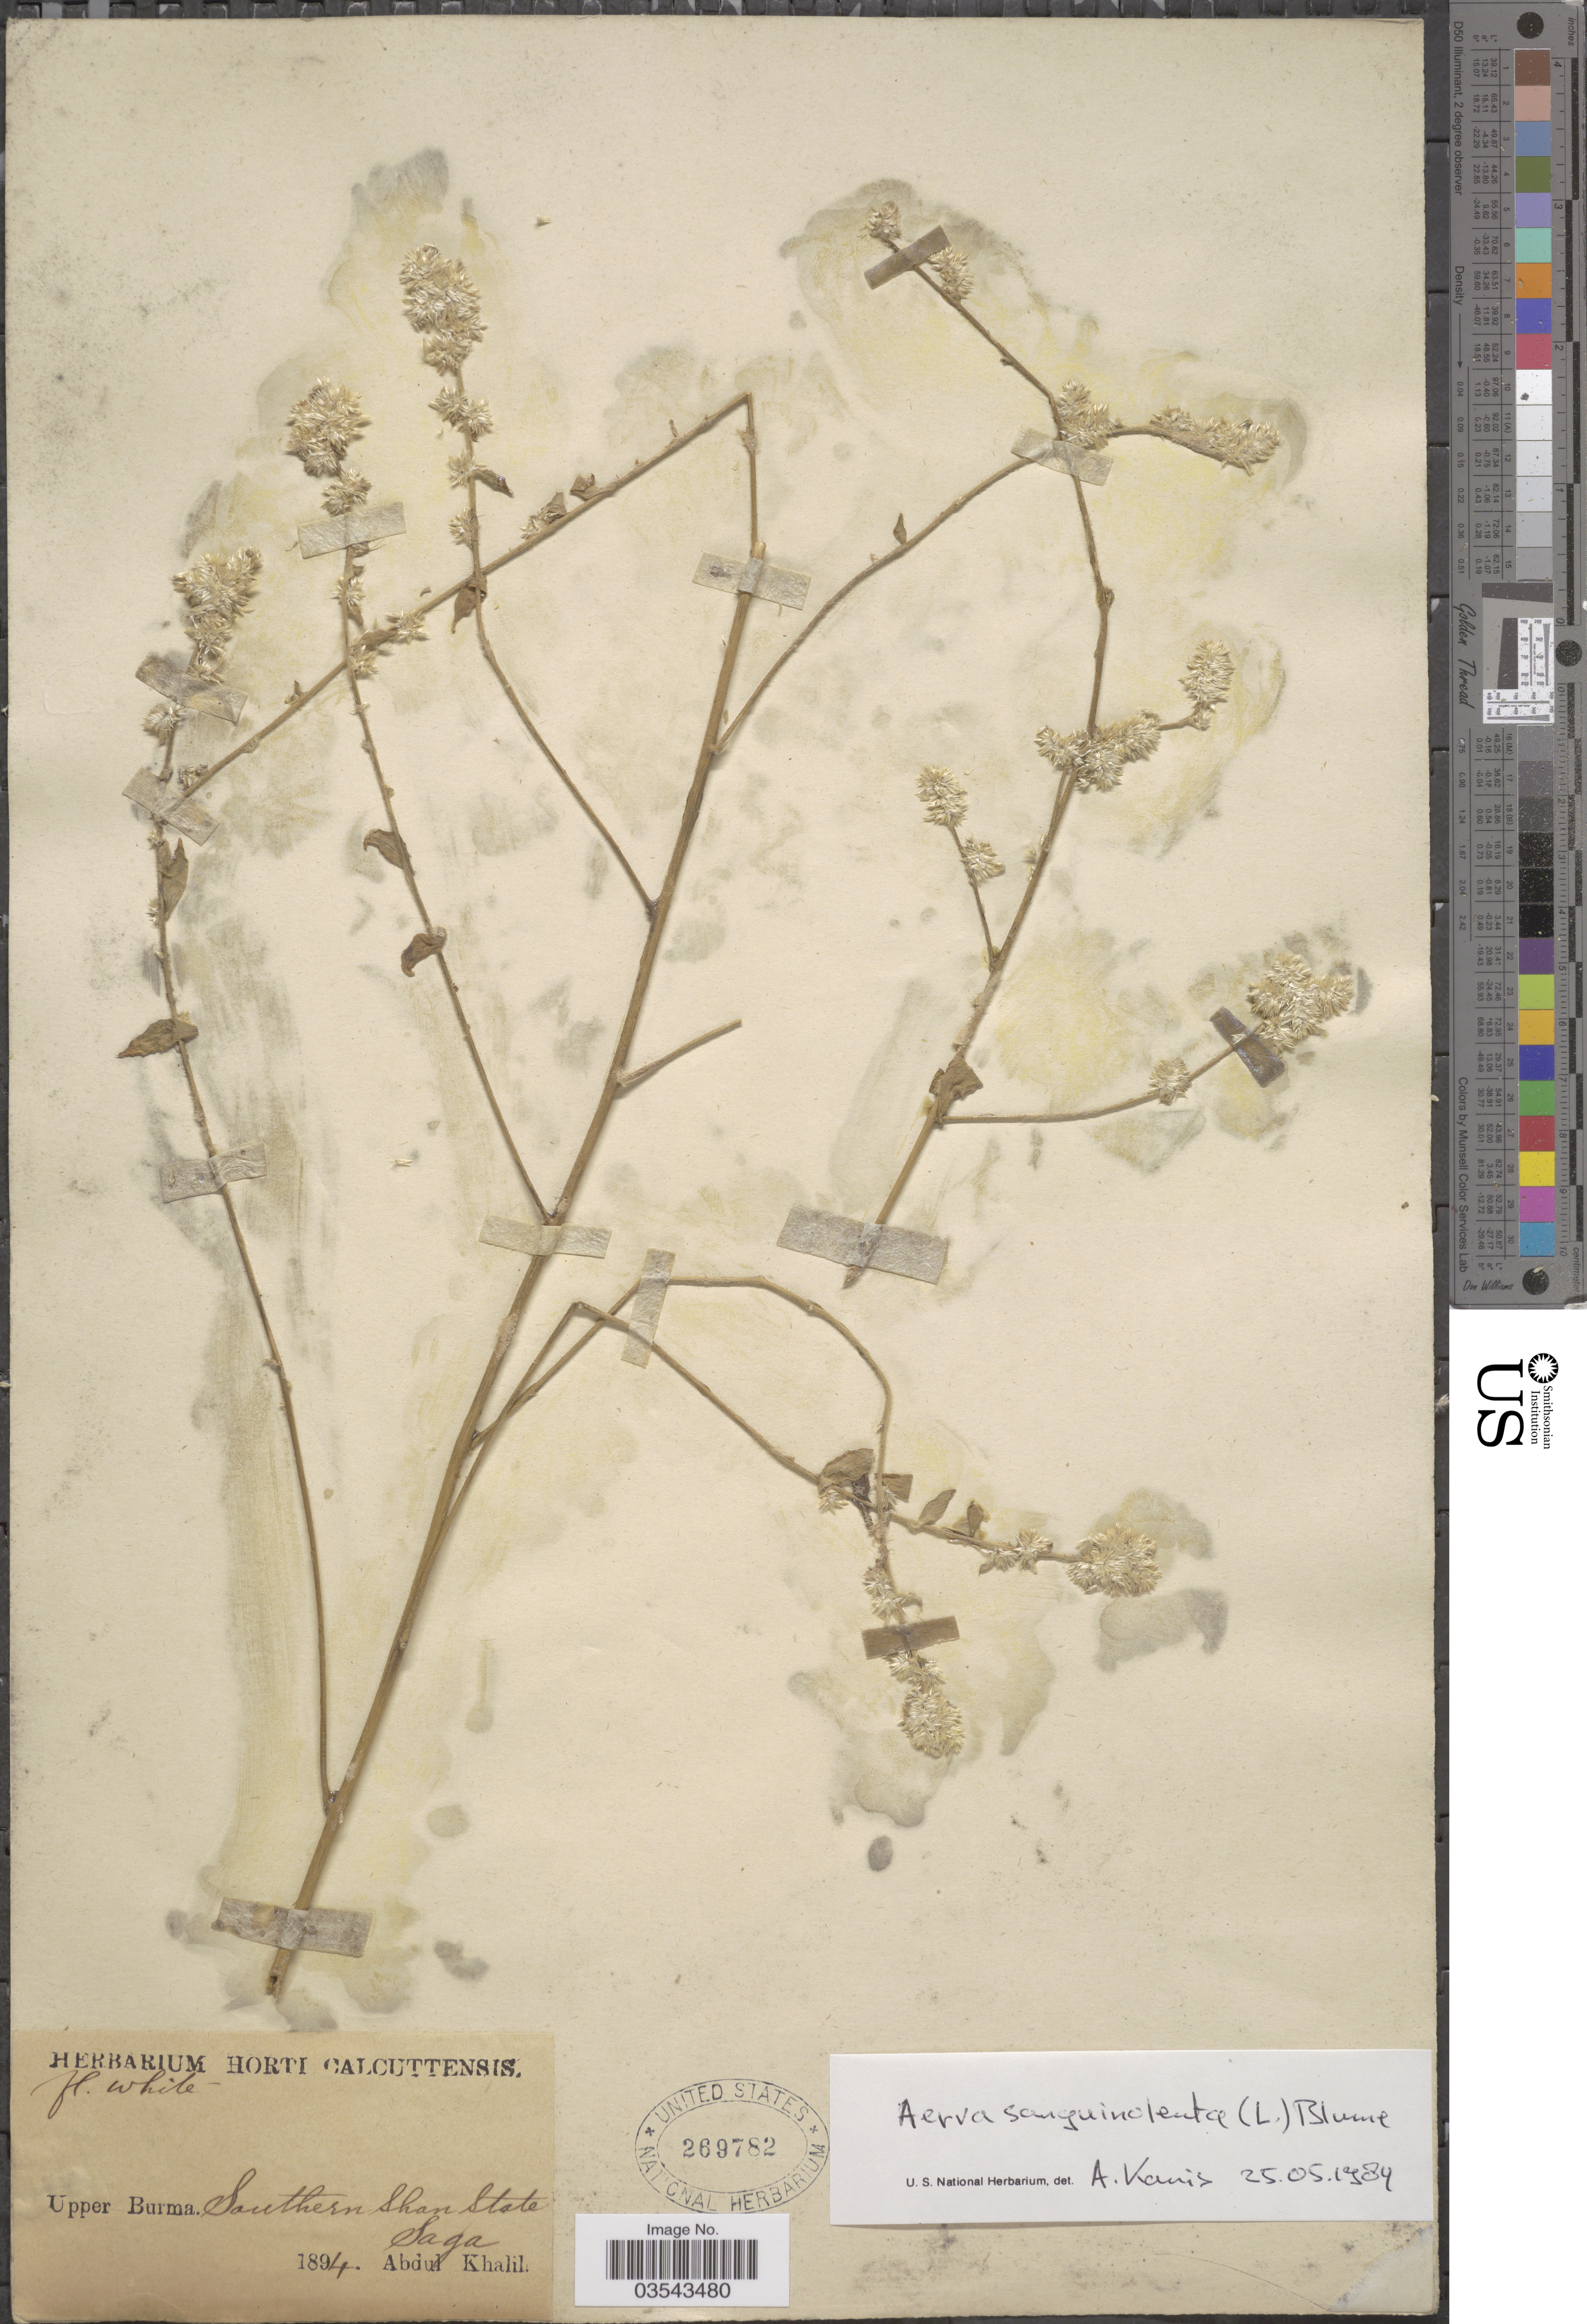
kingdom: Plantae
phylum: Tracheophyta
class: Magnoliopsida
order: Caryophyllales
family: Amaranthaceae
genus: Ouret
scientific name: Ouret sanguinolenta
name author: (L.) Kuntze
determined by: Strong, Mark T., (BOT), Smithsonian Institution - National Museum of Natural History (UNITED STATES)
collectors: A. Khalil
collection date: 1894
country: Myanmar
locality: Upper Burma. Southern Shan State. Saga.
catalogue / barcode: US 269782